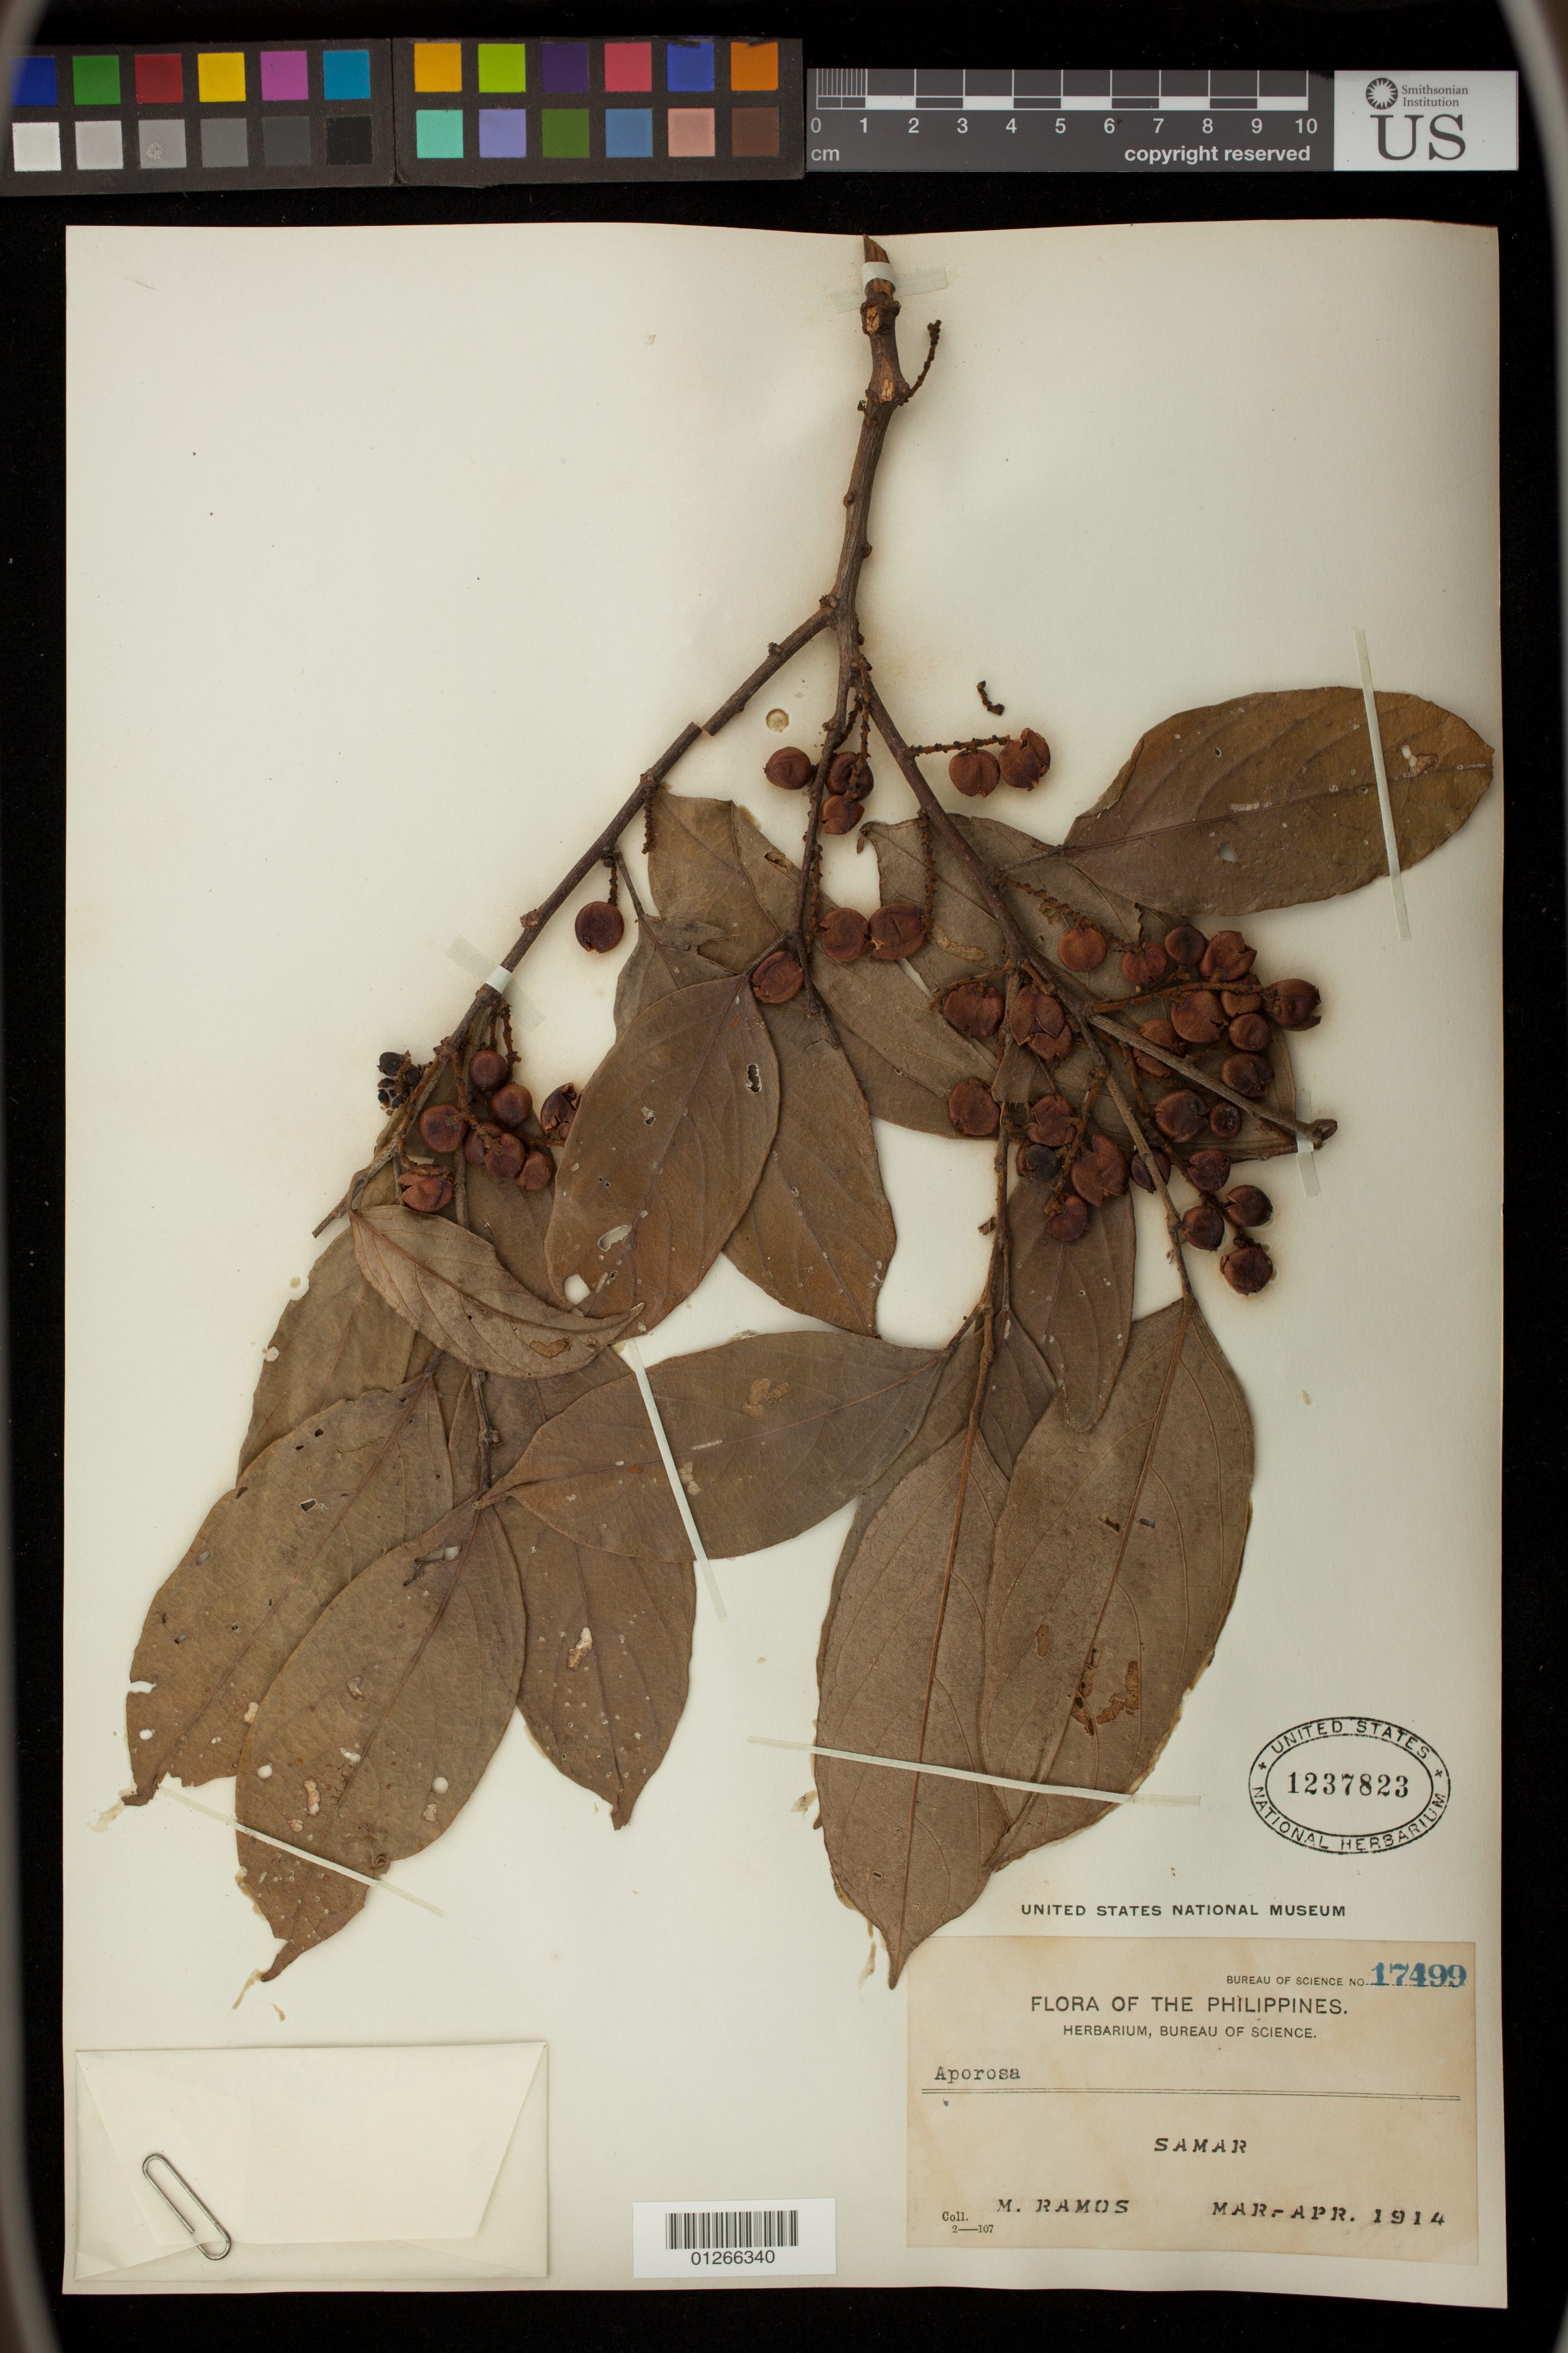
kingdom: Plantae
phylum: Tracheophyta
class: Magnoliopsida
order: Malpighiales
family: Phyllanthaceae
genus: Aporosa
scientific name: Aporosa sp.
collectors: M. Ramos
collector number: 17499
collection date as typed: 1914-03/1914-04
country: Philippines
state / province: Eastern Visayas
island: Samar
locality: Samar